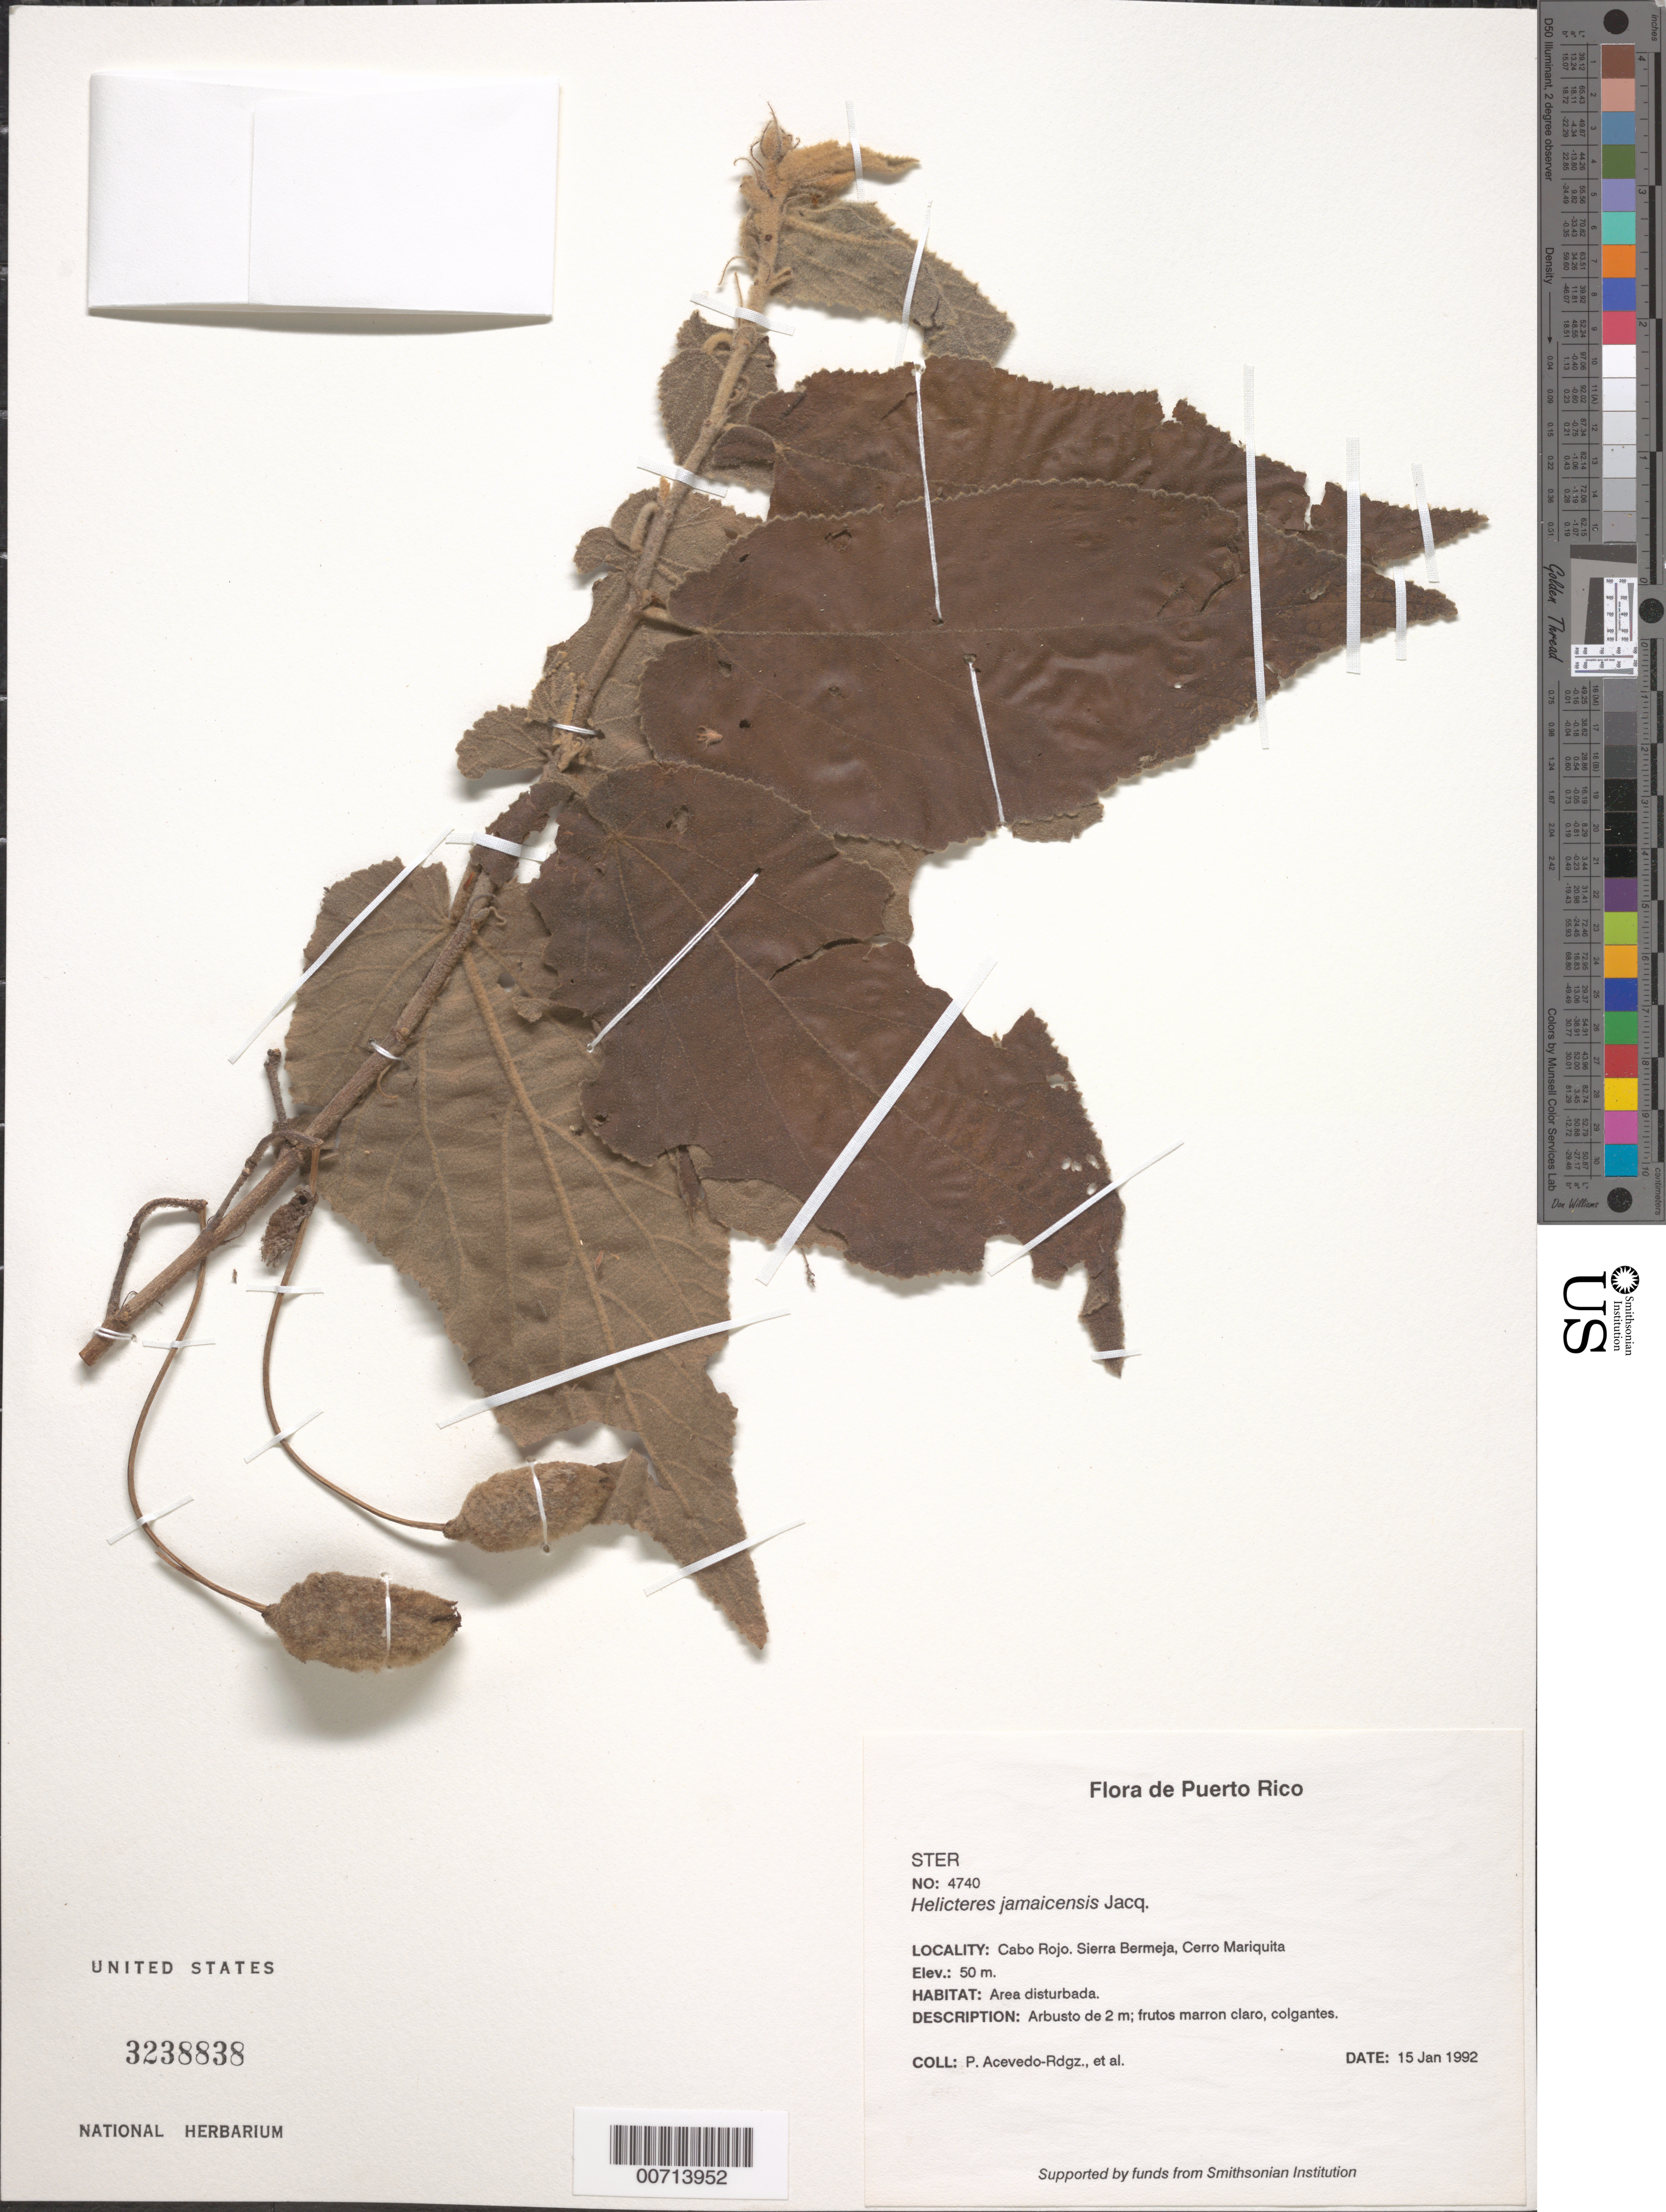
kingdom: Plantae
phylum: Tracheophyta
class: Magnoliopsida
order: Malvales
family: Malvaceae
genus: Helicteres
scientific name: Helicteres jamaicensis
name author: Jacq.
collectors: P. Acevedo-Rodr.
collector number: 4740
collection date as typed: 15 Jan 1992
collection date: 1992-01-15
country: Puerto Rico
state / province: Cabo Rojo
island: Puerto Rico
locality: Cabo Rojo; Sierra Bermeja, Cerro Mariquita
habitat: Area disturbada.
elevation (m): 50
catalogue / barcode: US 3238838